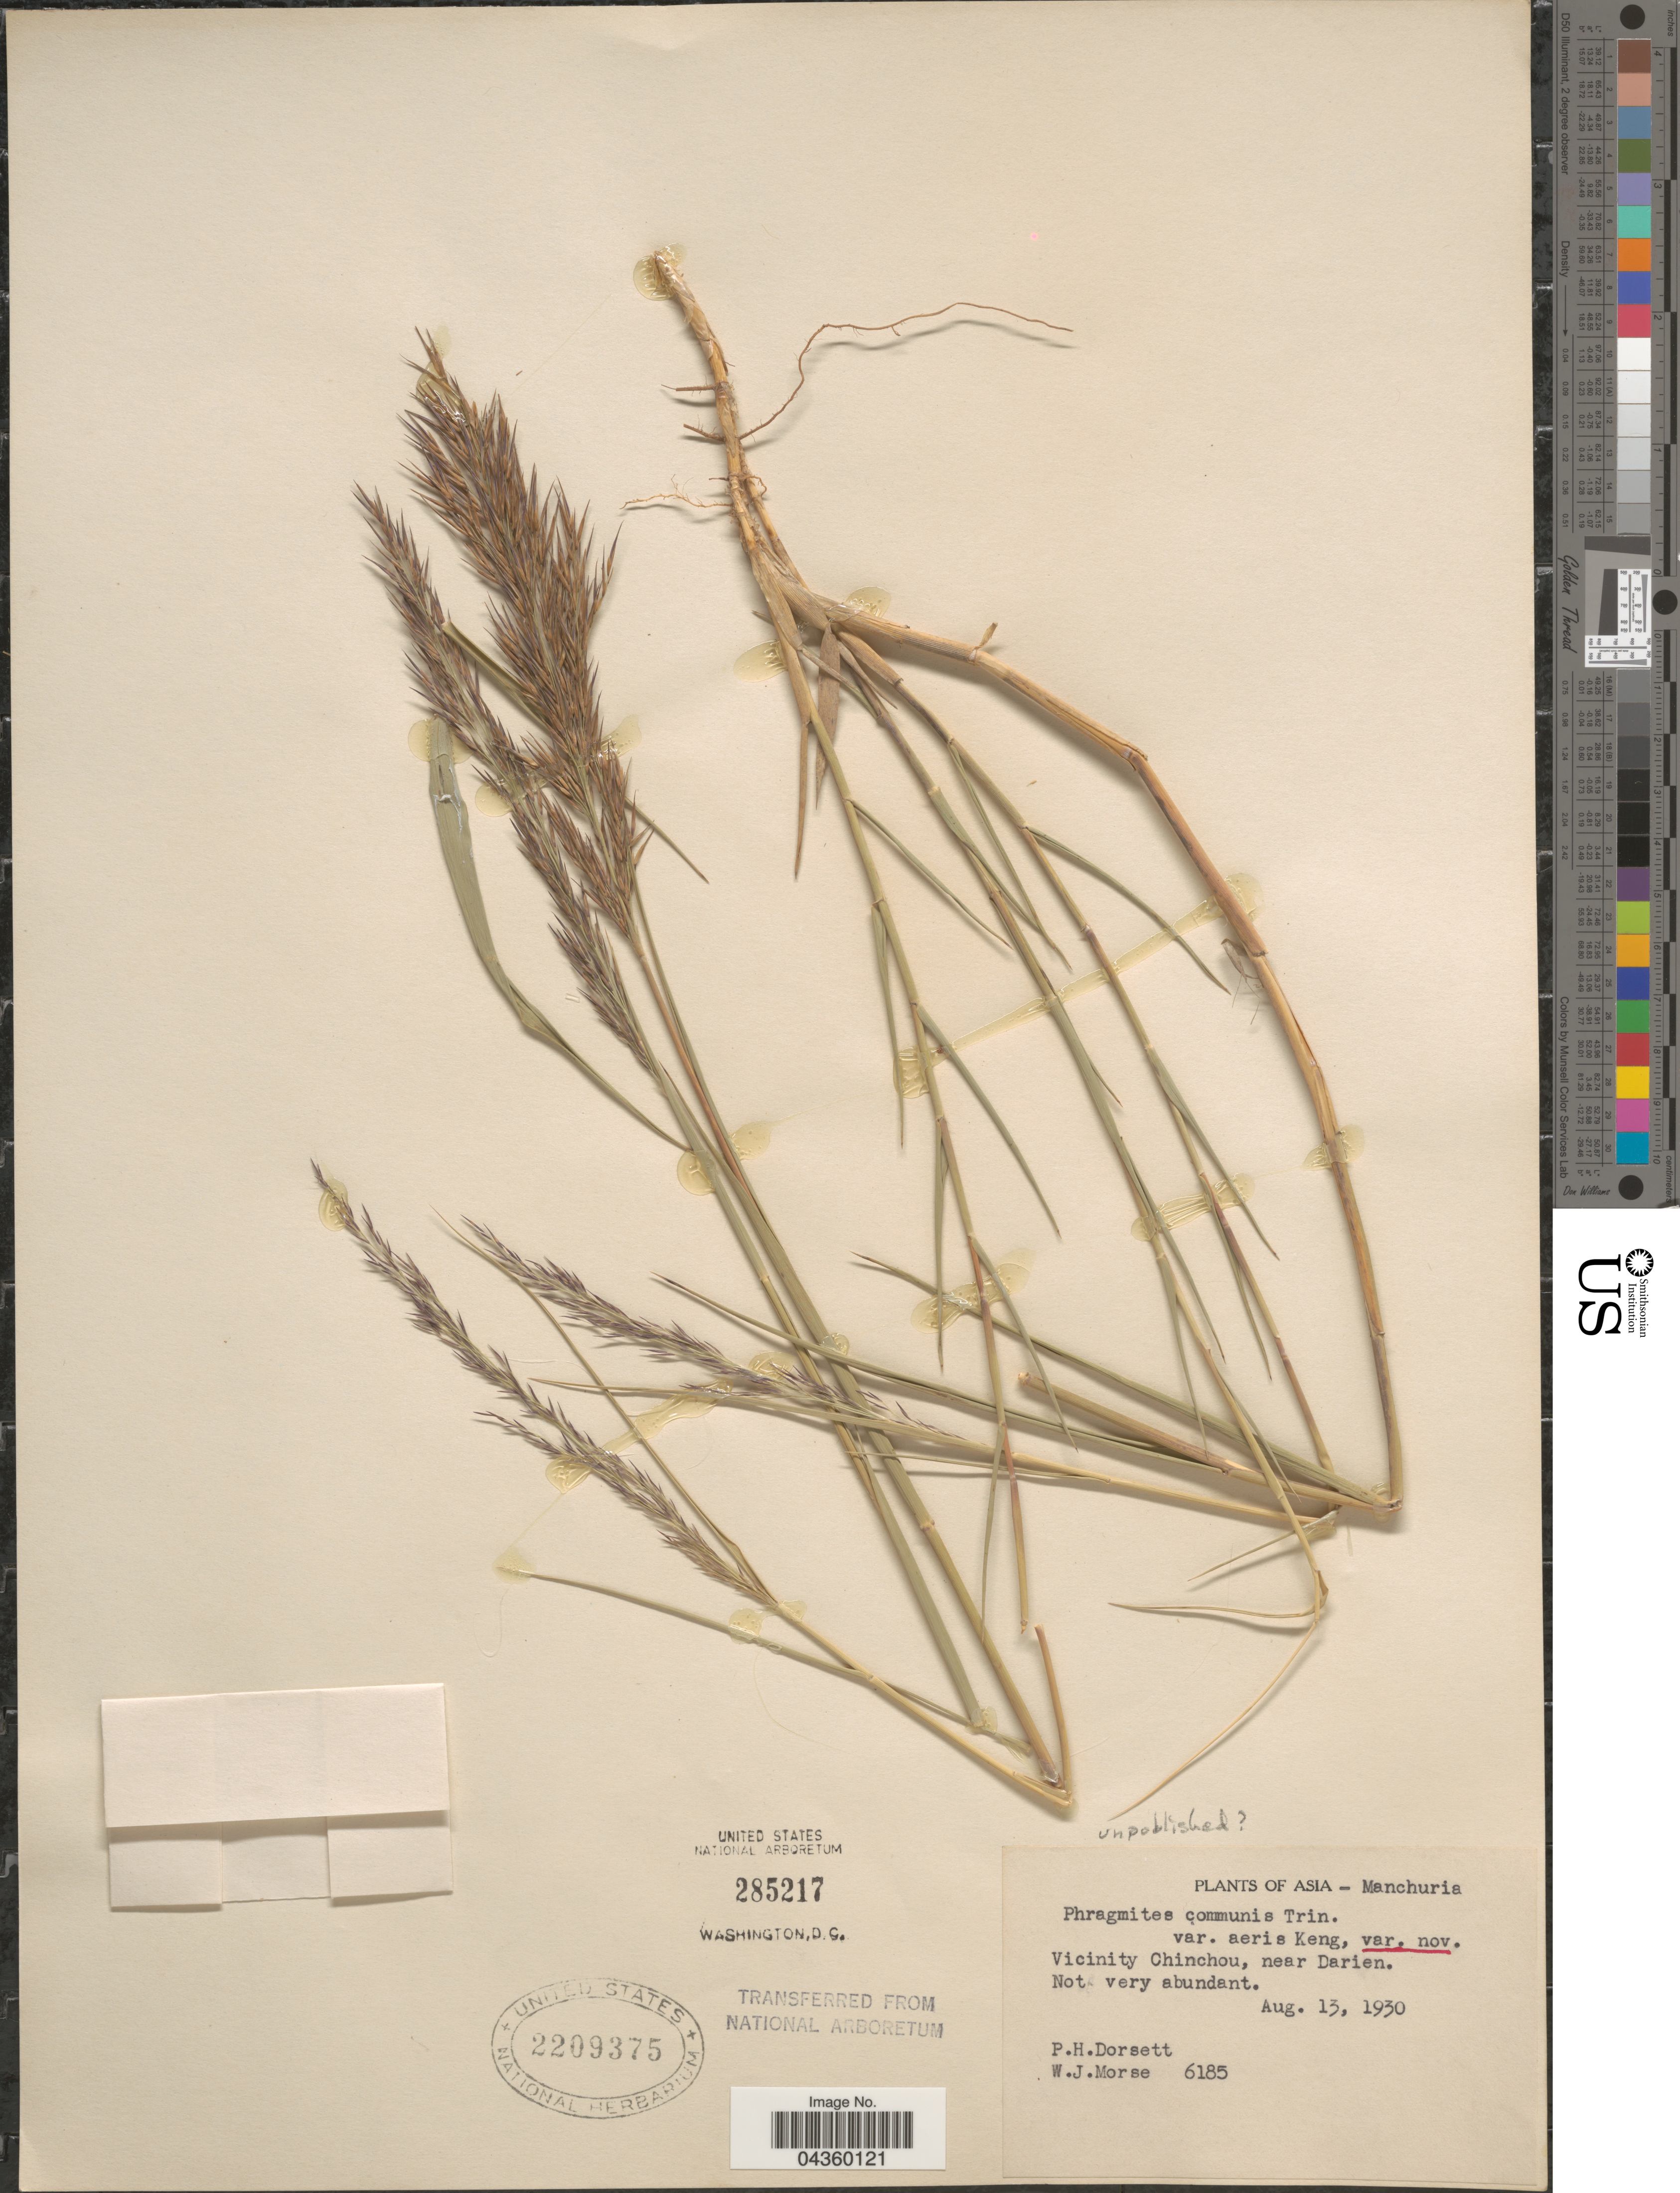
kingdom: Plantae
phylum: Tracheophyta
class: Liliopsida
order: Poales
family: Poaceae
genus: Phragmites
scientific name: Phragmites australis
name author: (Cav.) Trin. ex Steud.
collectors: P. H. Dorsett & W. J. Morse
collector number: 6185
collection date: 1930-08-13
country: China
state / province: Liaoning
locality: Manchuria. Vicinity of Chinchou, near Darien.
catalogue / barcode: US 2209375